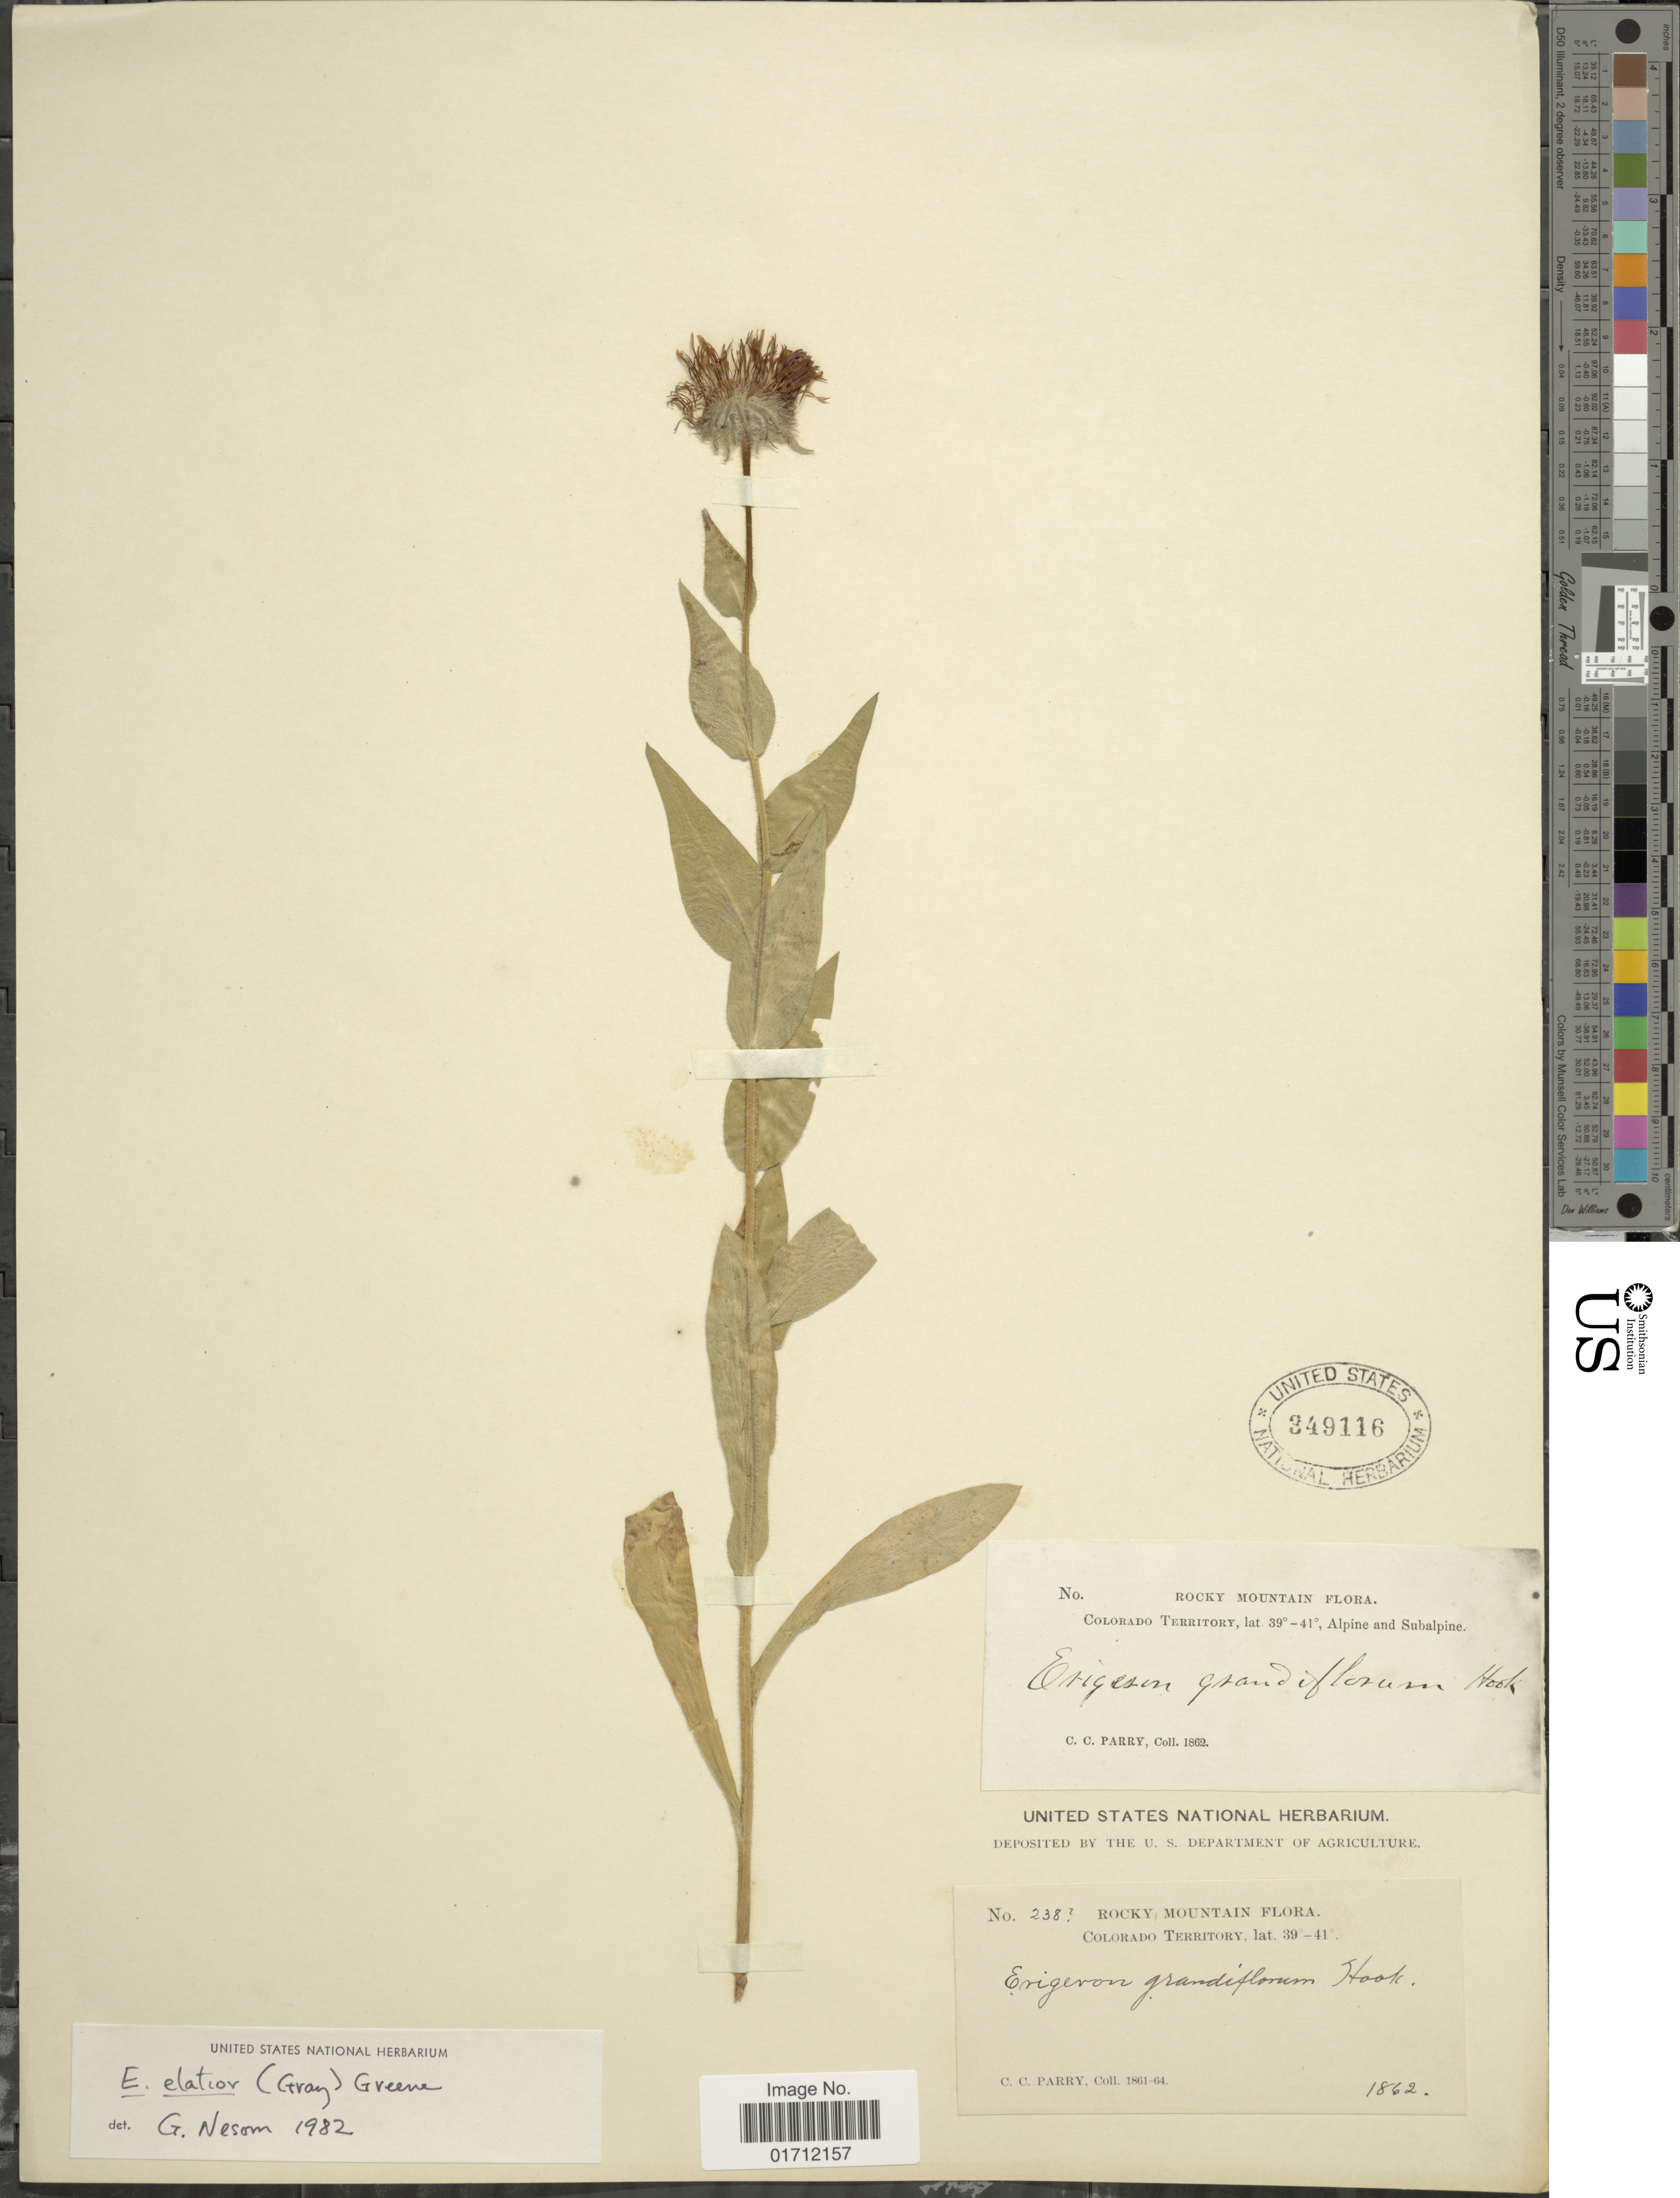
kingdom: Plantae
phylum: Tracheophyta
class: Magnoliopsida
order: Asterales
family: Asteraceae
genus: Erigeron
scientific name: Erigeron elatior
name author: (A. Gray) Greene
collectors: C. C. Parry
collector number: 238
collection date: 1862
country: United States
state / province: Colorado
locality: Rocky Mountain, Colorado Territory.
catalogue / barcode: US 349116